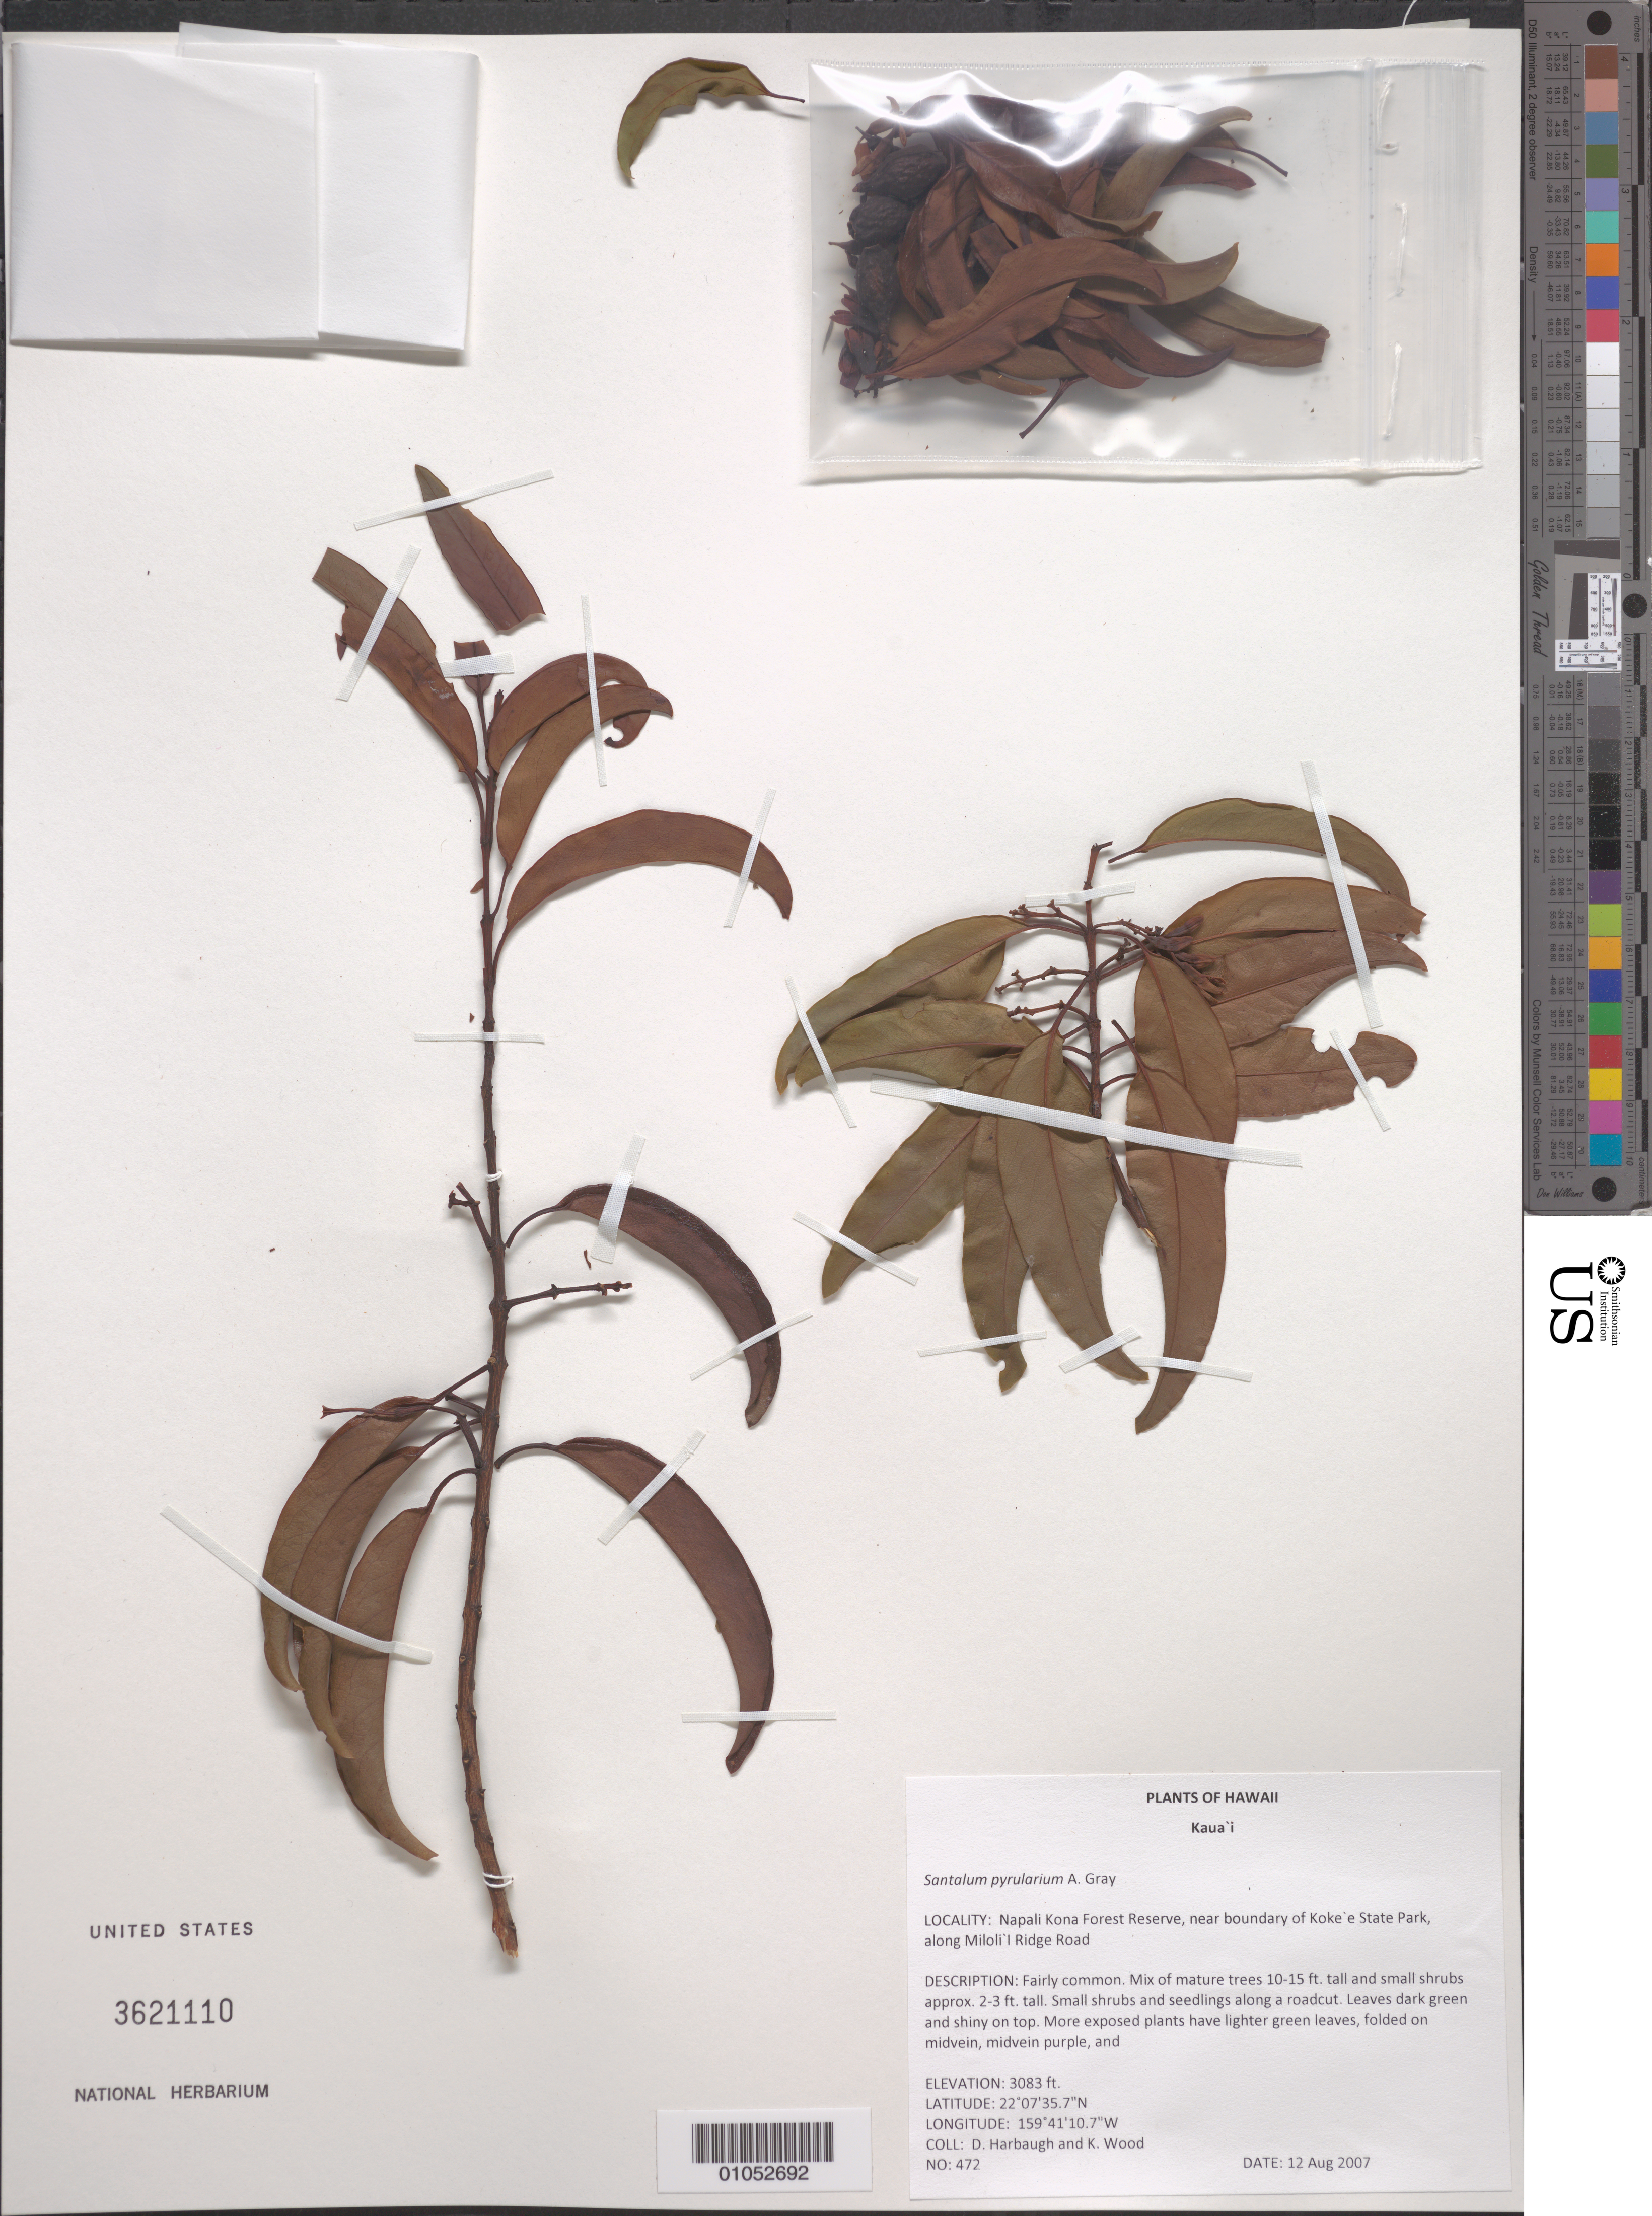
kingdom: Plantae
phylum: Tracheophyta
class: Magnoliopsida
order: Santalales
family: Santalaceae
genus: Santalum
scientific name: Santalum pyrularium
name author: A. Gray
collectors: D. Harbaugh & K. Wood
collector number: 472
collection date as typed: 12 Aug 2007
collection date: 2007-08-12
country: United States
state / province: Hawaii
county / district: Kauai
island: Kaua'i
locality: Napali Kona Forest Reserve, near boundary of Kokee State park along Milolil Ridge Road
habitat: Mixed mesic forest.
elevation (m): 940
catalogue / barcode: US 3621110